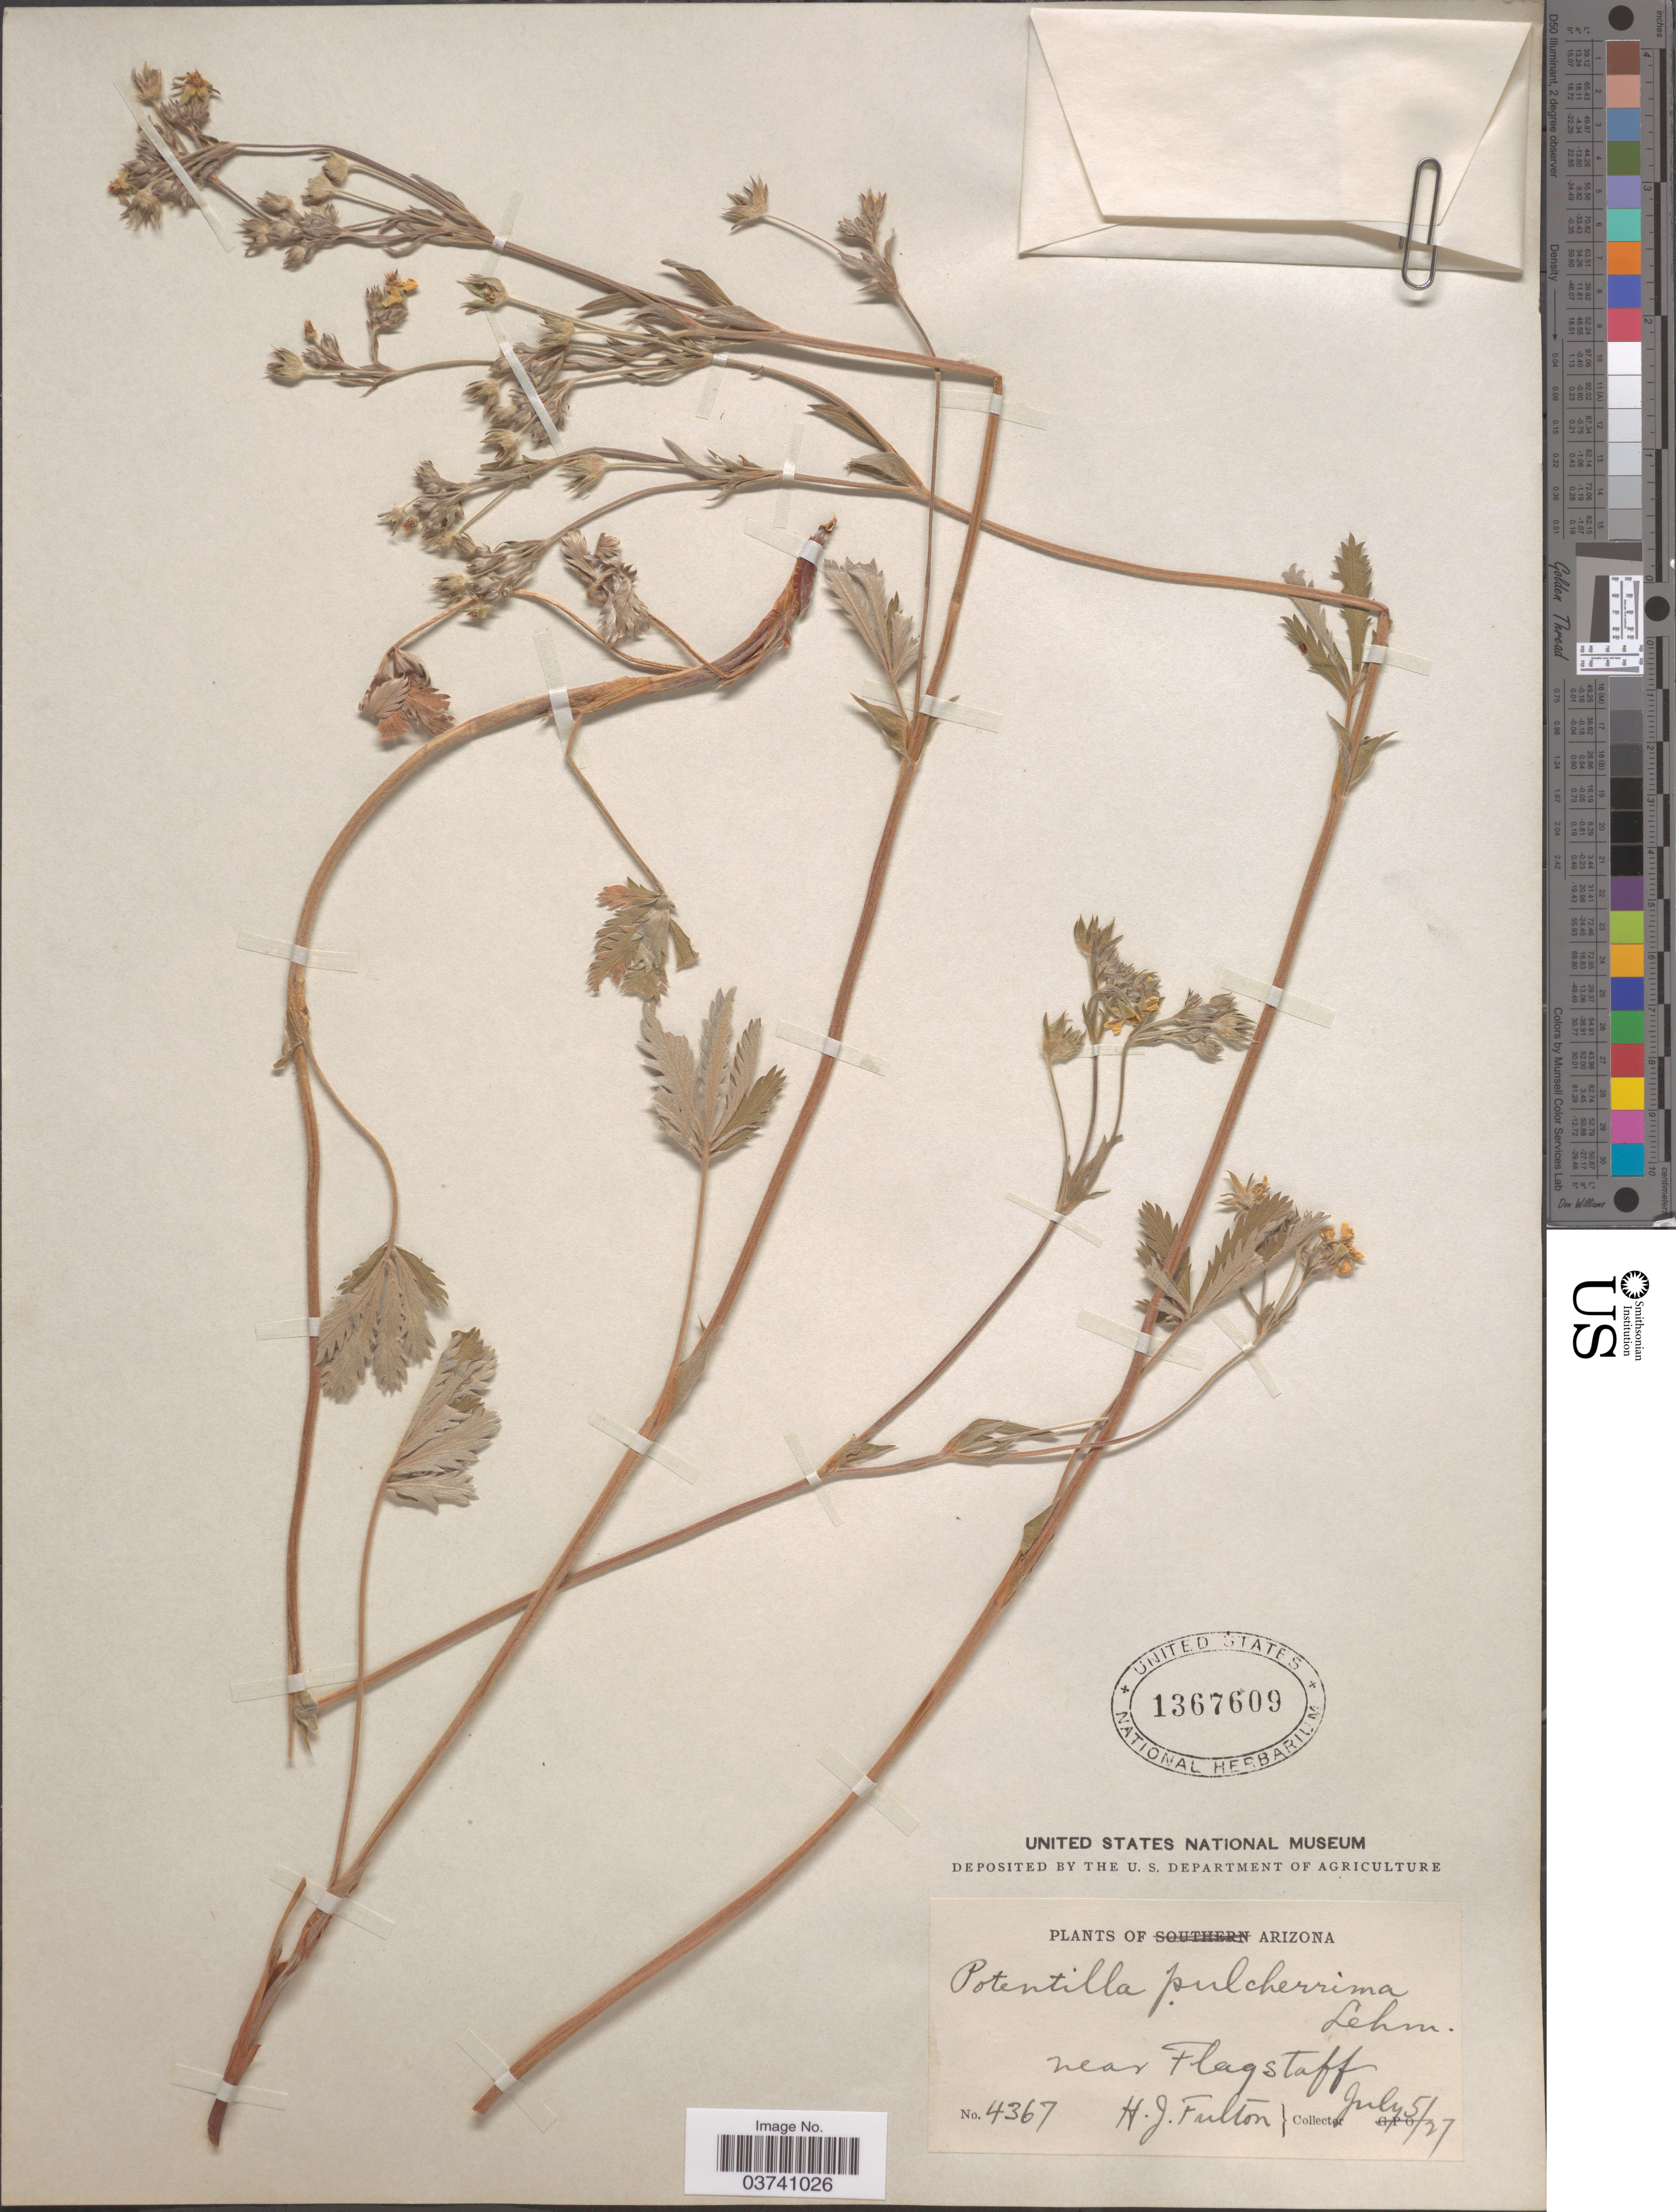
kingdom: Plantae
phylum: Tracheophyta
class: Magnoliopsida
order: Rosales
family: Rosaceae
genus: Potentilla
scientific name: Potentilla pulcherrima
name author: Lehm.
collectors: H. Fulton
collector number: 4367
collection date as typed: Transcribed d/m/y: 5/7/27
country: United States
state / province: Arizona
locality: Near Flagstaff.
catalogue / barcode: US 1367609